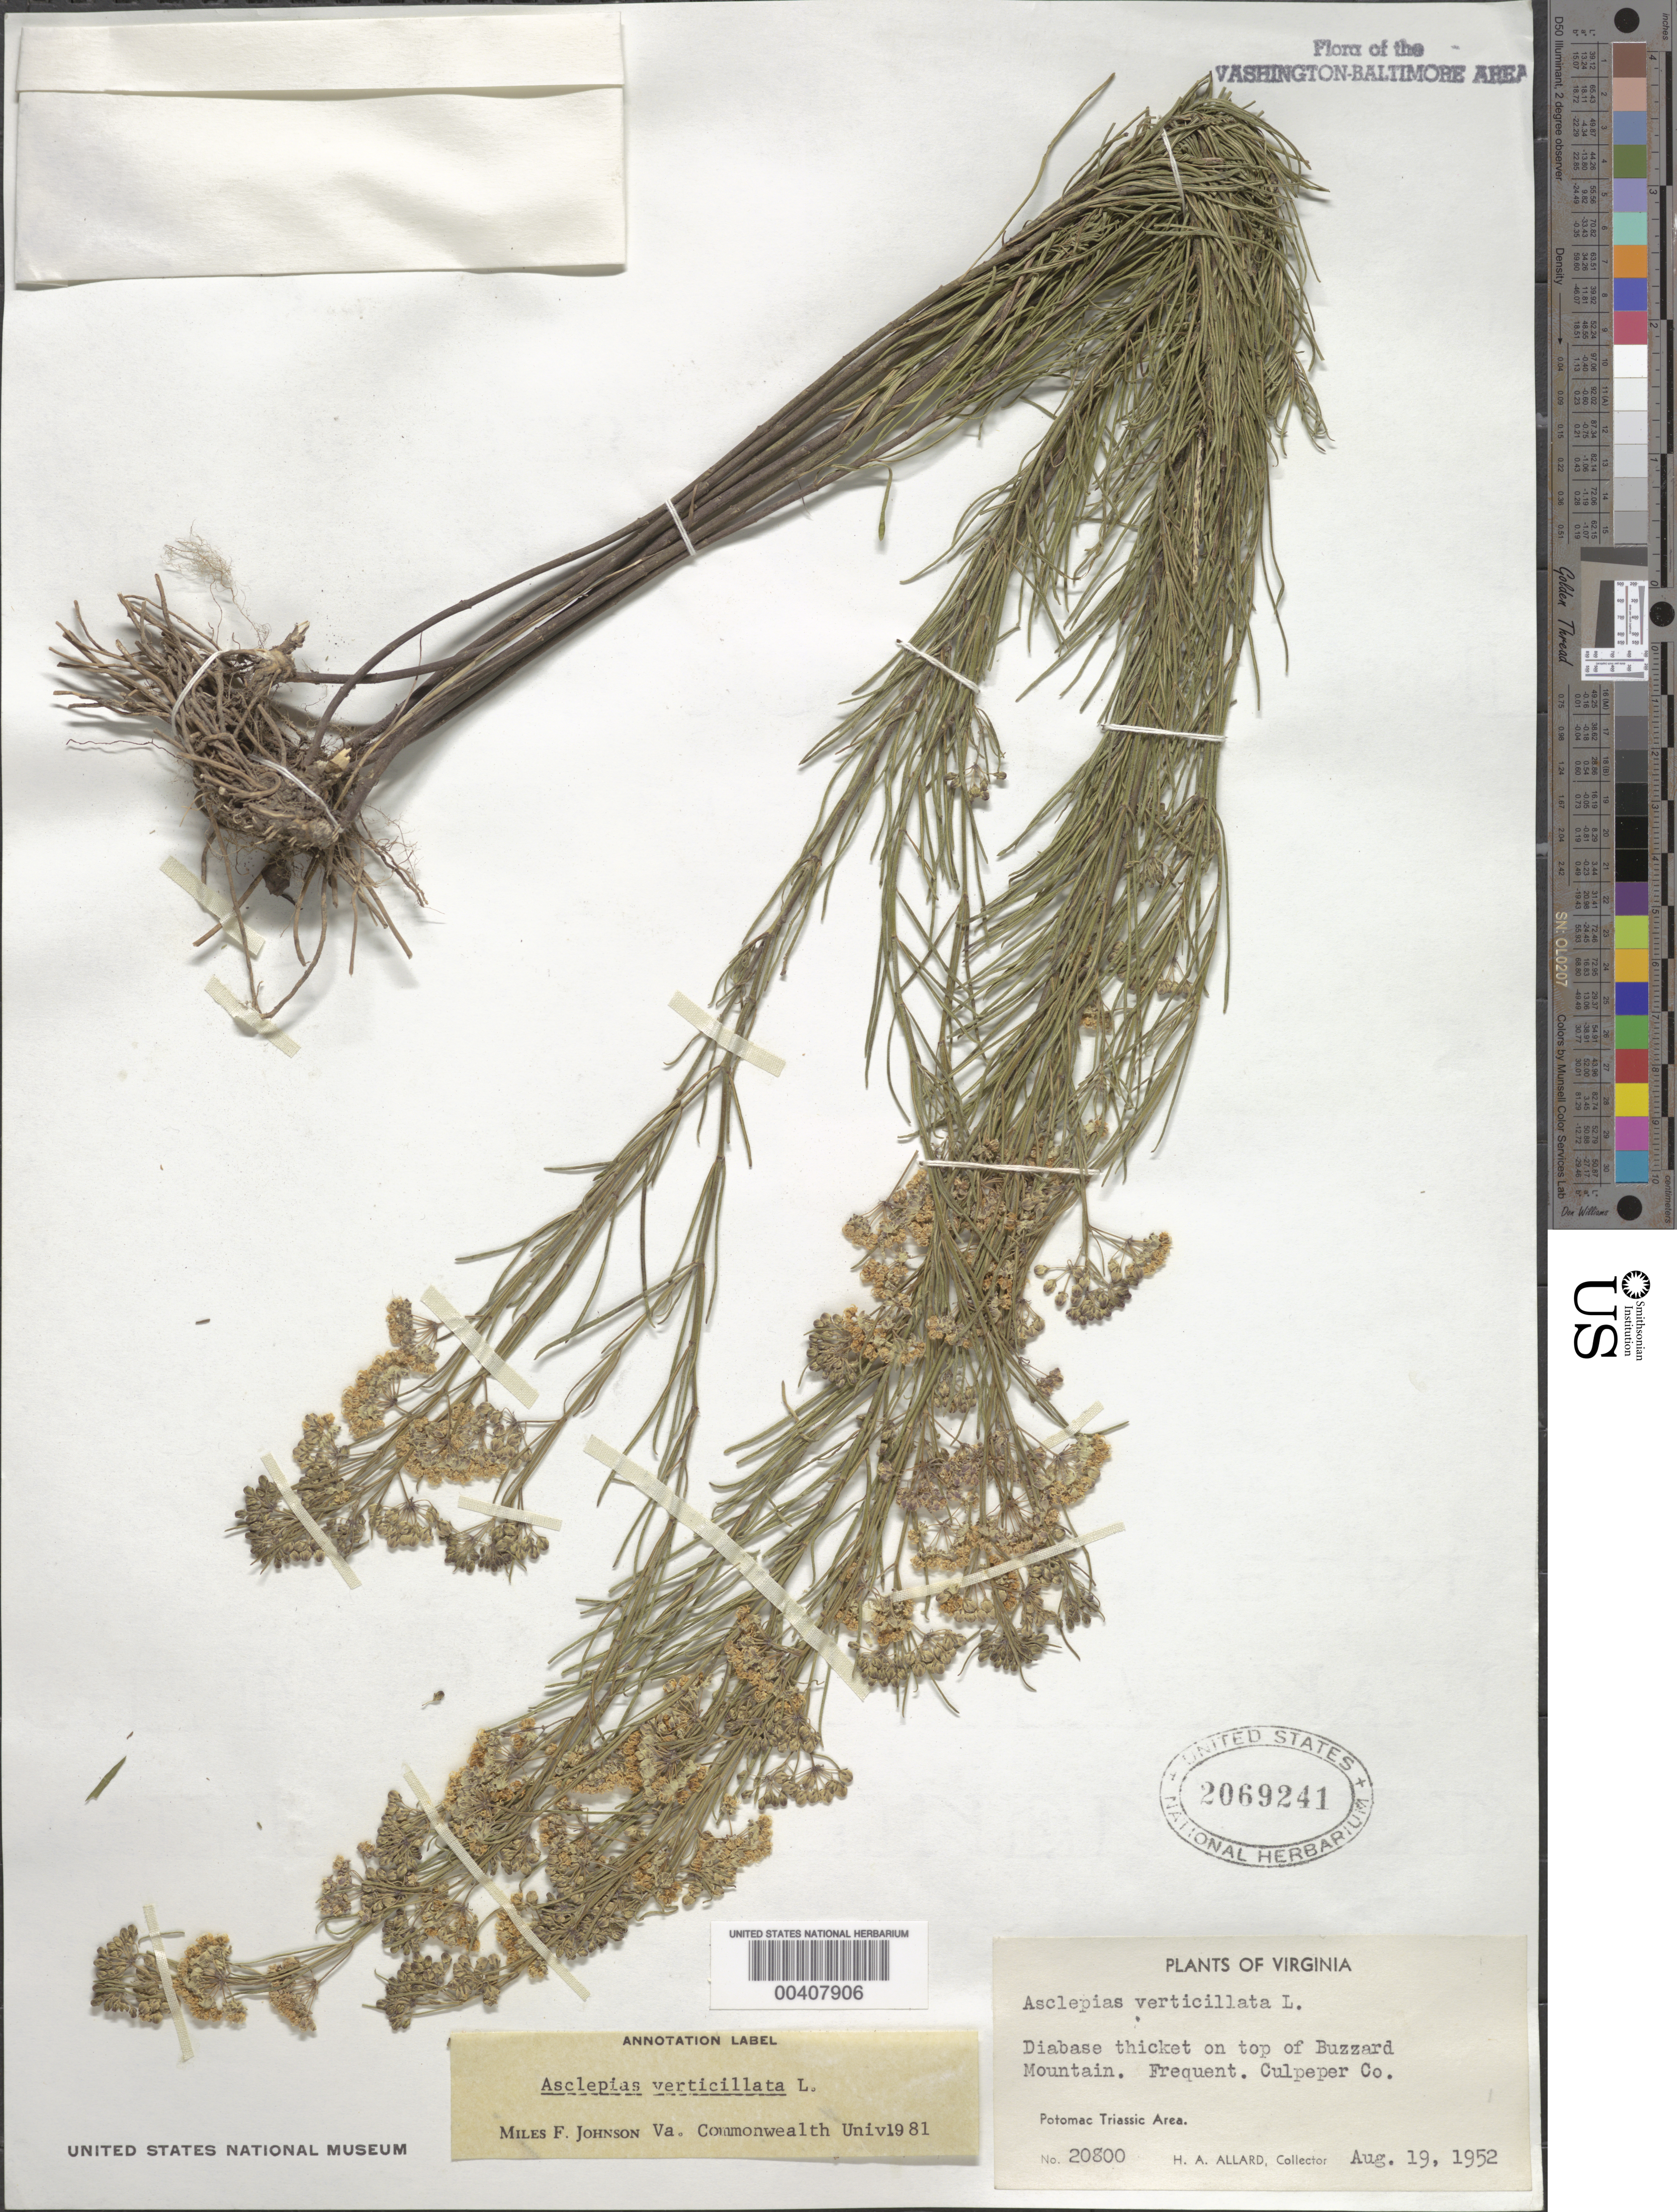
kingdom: Plantae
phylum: Tracheophyta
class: Magnoliopsida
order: Gentianales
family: Apocynaceae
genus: Asclepias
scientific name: Asclepias verticillata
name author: L.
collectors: H. A. Allard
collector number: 20800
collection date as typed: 19 Aug 1952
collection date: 1952-08-19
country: United States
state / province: Virginia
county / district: Culpeper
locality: Buzzard Mountain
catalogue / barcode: US 2069241